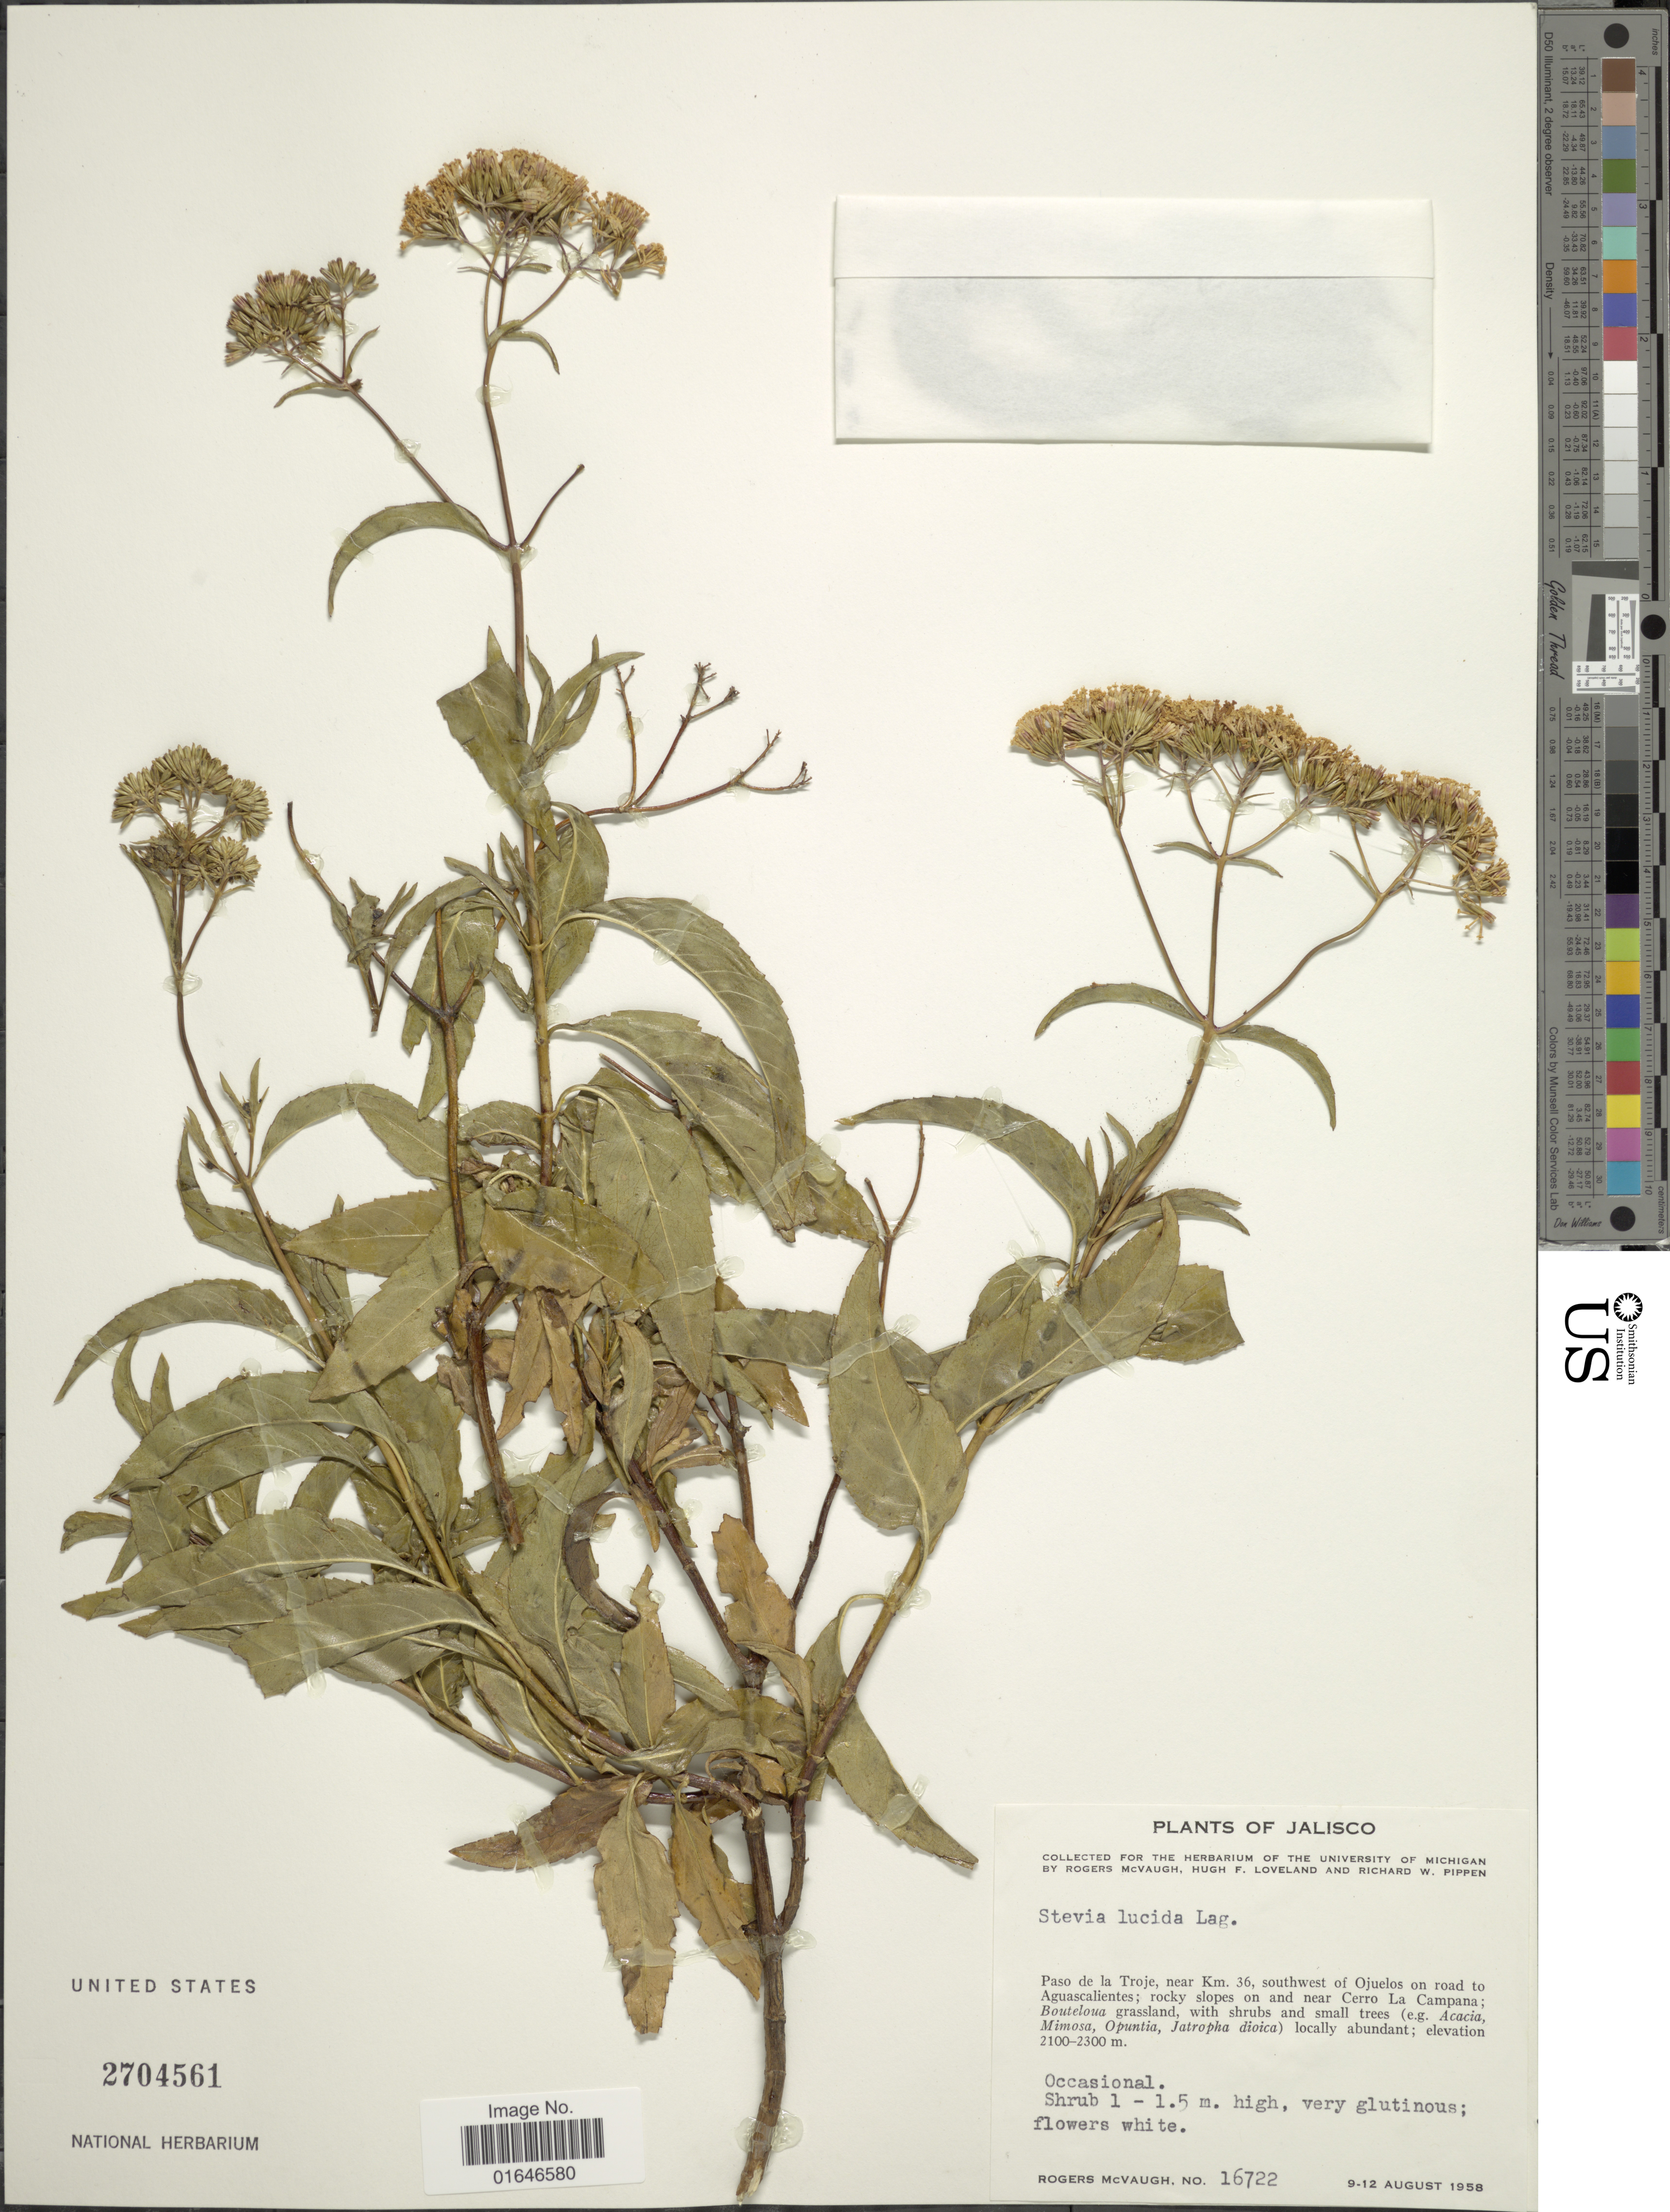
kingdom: Plantae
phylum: Tracheophyta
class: Magnoliopsida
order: Asterales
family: Asteraceae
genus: Stevia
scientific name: Stevia lucida var. bipontini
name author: B.L. Rob.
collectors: R. McVaugh, H. Loveland & R. W. Pippen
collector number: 16722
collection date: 1958-08-09/1958-08-12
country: Mexico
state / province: Aguascalientes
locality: Paso de la Trojem near Km 36, Southwest of Ojeulos on road to Aguascalientes: rocky slopes on and near Cerro La Campana.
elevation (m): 2100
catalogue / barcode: US 2704561